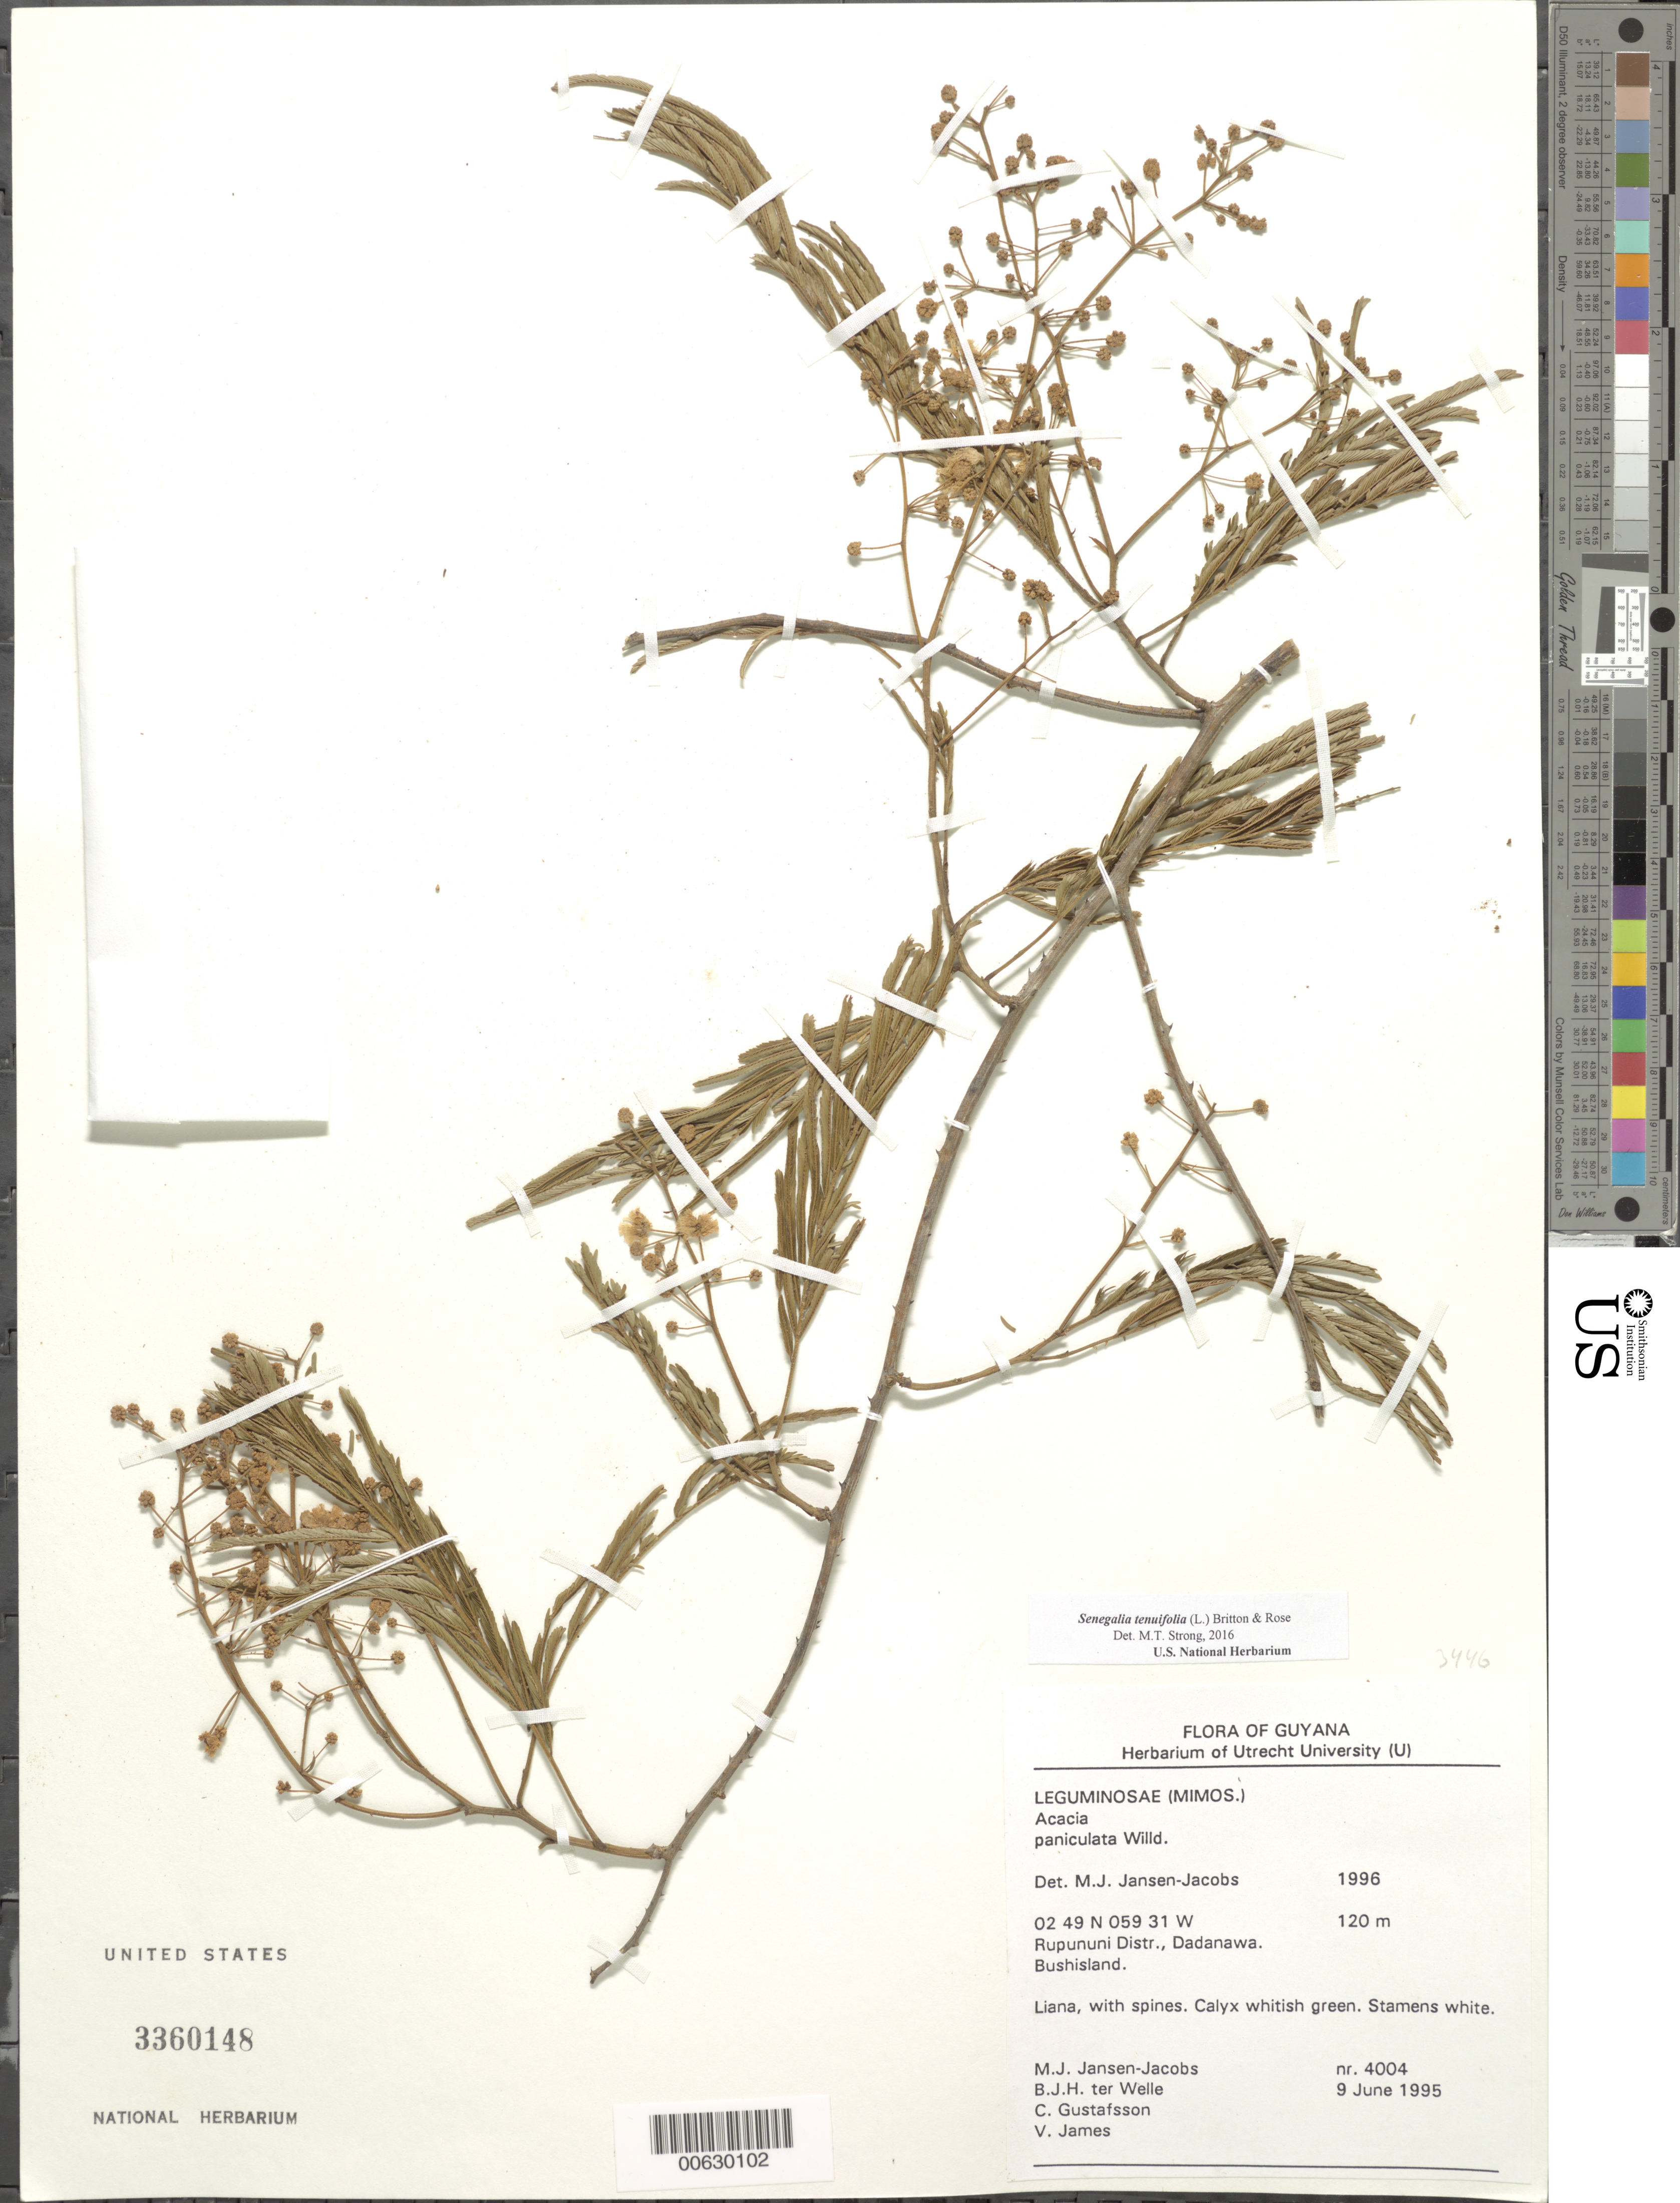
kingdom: Plantae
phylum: Tracheophyta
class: Magnoliopsida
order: Fabales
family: Fabaceae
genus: Senegalia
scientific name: Senegalia tenuifolia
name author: (L.) Britton & Rose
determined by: Strong, M. T., (US), Smithsonian Institution - National Museum of Natural History (UNITED STATES)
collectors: M. J. Jansen-Jacobs, B. Welle, C. G. Gustafsson & V. James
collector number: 4004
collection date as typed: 9-Jun-95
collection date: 1995-06-09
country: Guyana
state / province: U. Takutu-U. Essequibo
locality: Dadanawa, Rupununi River, Rupununi District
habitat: Bushisland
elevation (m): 120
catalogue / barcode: US 3360148